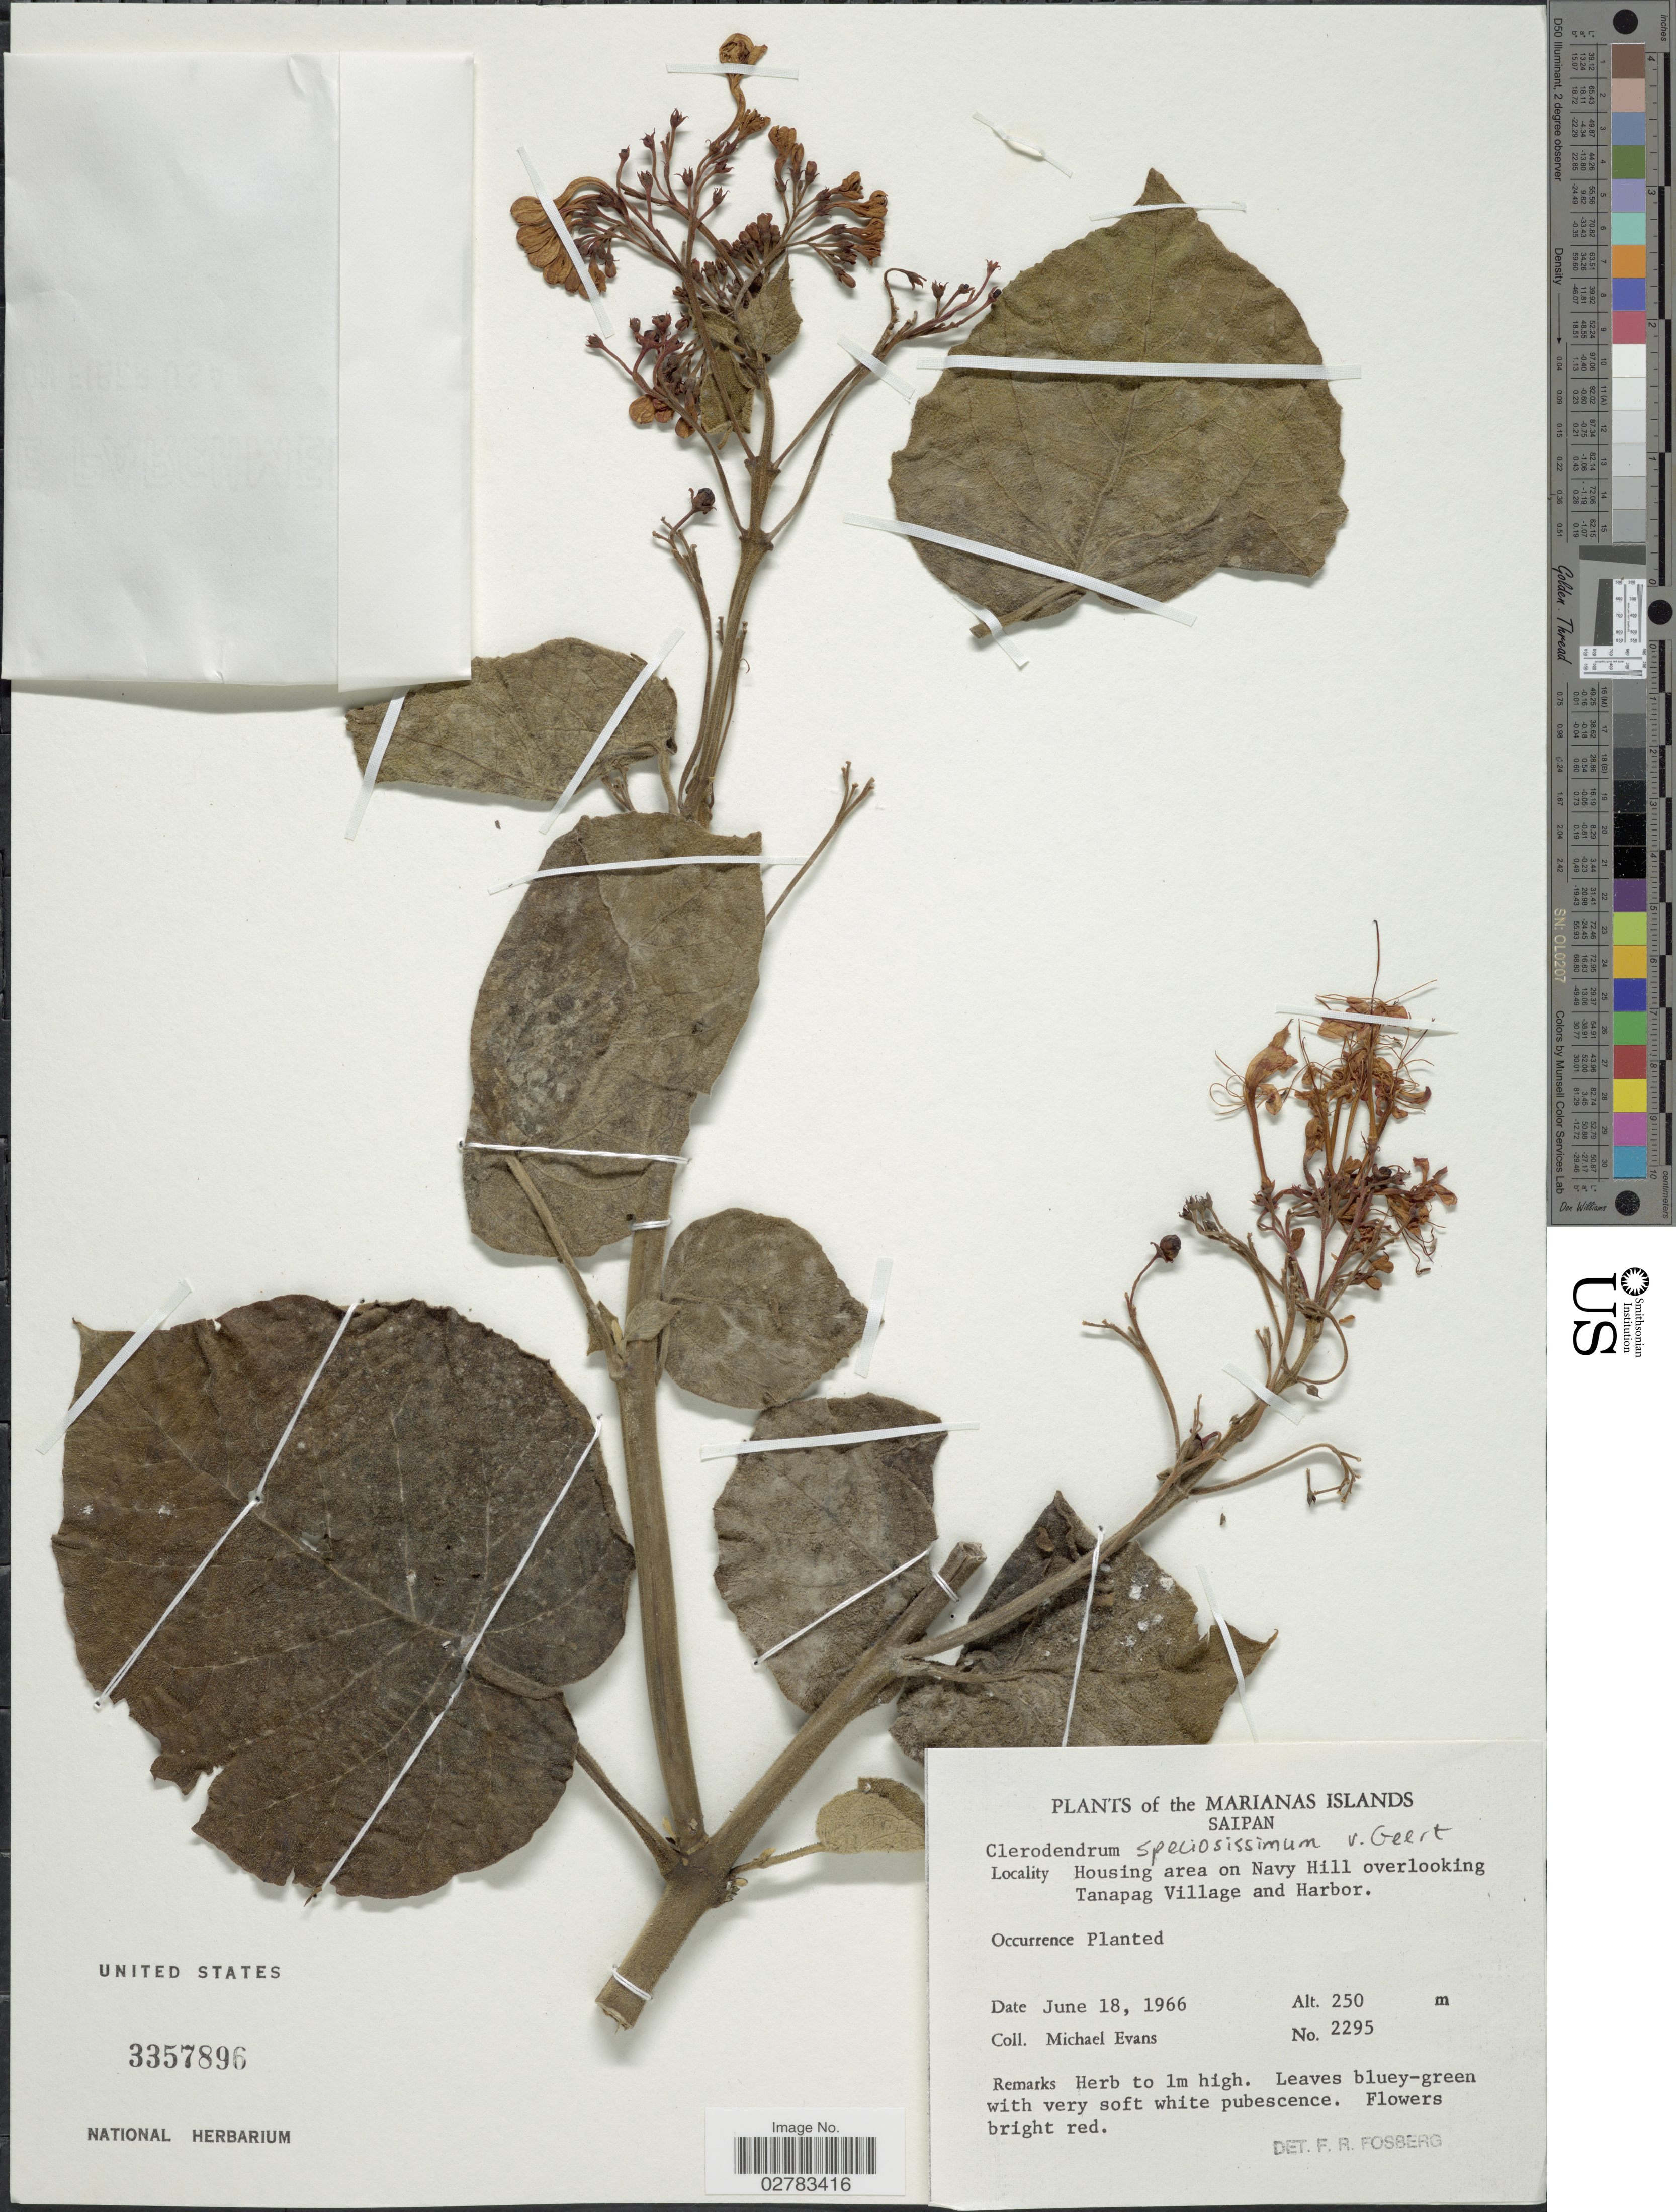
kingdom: Plantae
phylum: Tracheophyta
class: Magnoliopsida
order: Lamiales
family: Lamiaceae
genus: Clerodendrum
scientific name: Clerodendrum speciosissimum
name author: Drapiez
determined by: Wagner, W. L., (BOT), Smithsonian Institution - National Museum of Natural History (UNITED STATES)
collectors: M. Evans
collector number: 2295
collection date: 1966-06-18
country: Northern Mariana Islands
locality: The Marianas Islands, Saipan, Housing area on Navy Hill overlooking Tanapag Village and Harbor.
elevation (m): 250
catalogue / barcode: US 3357896